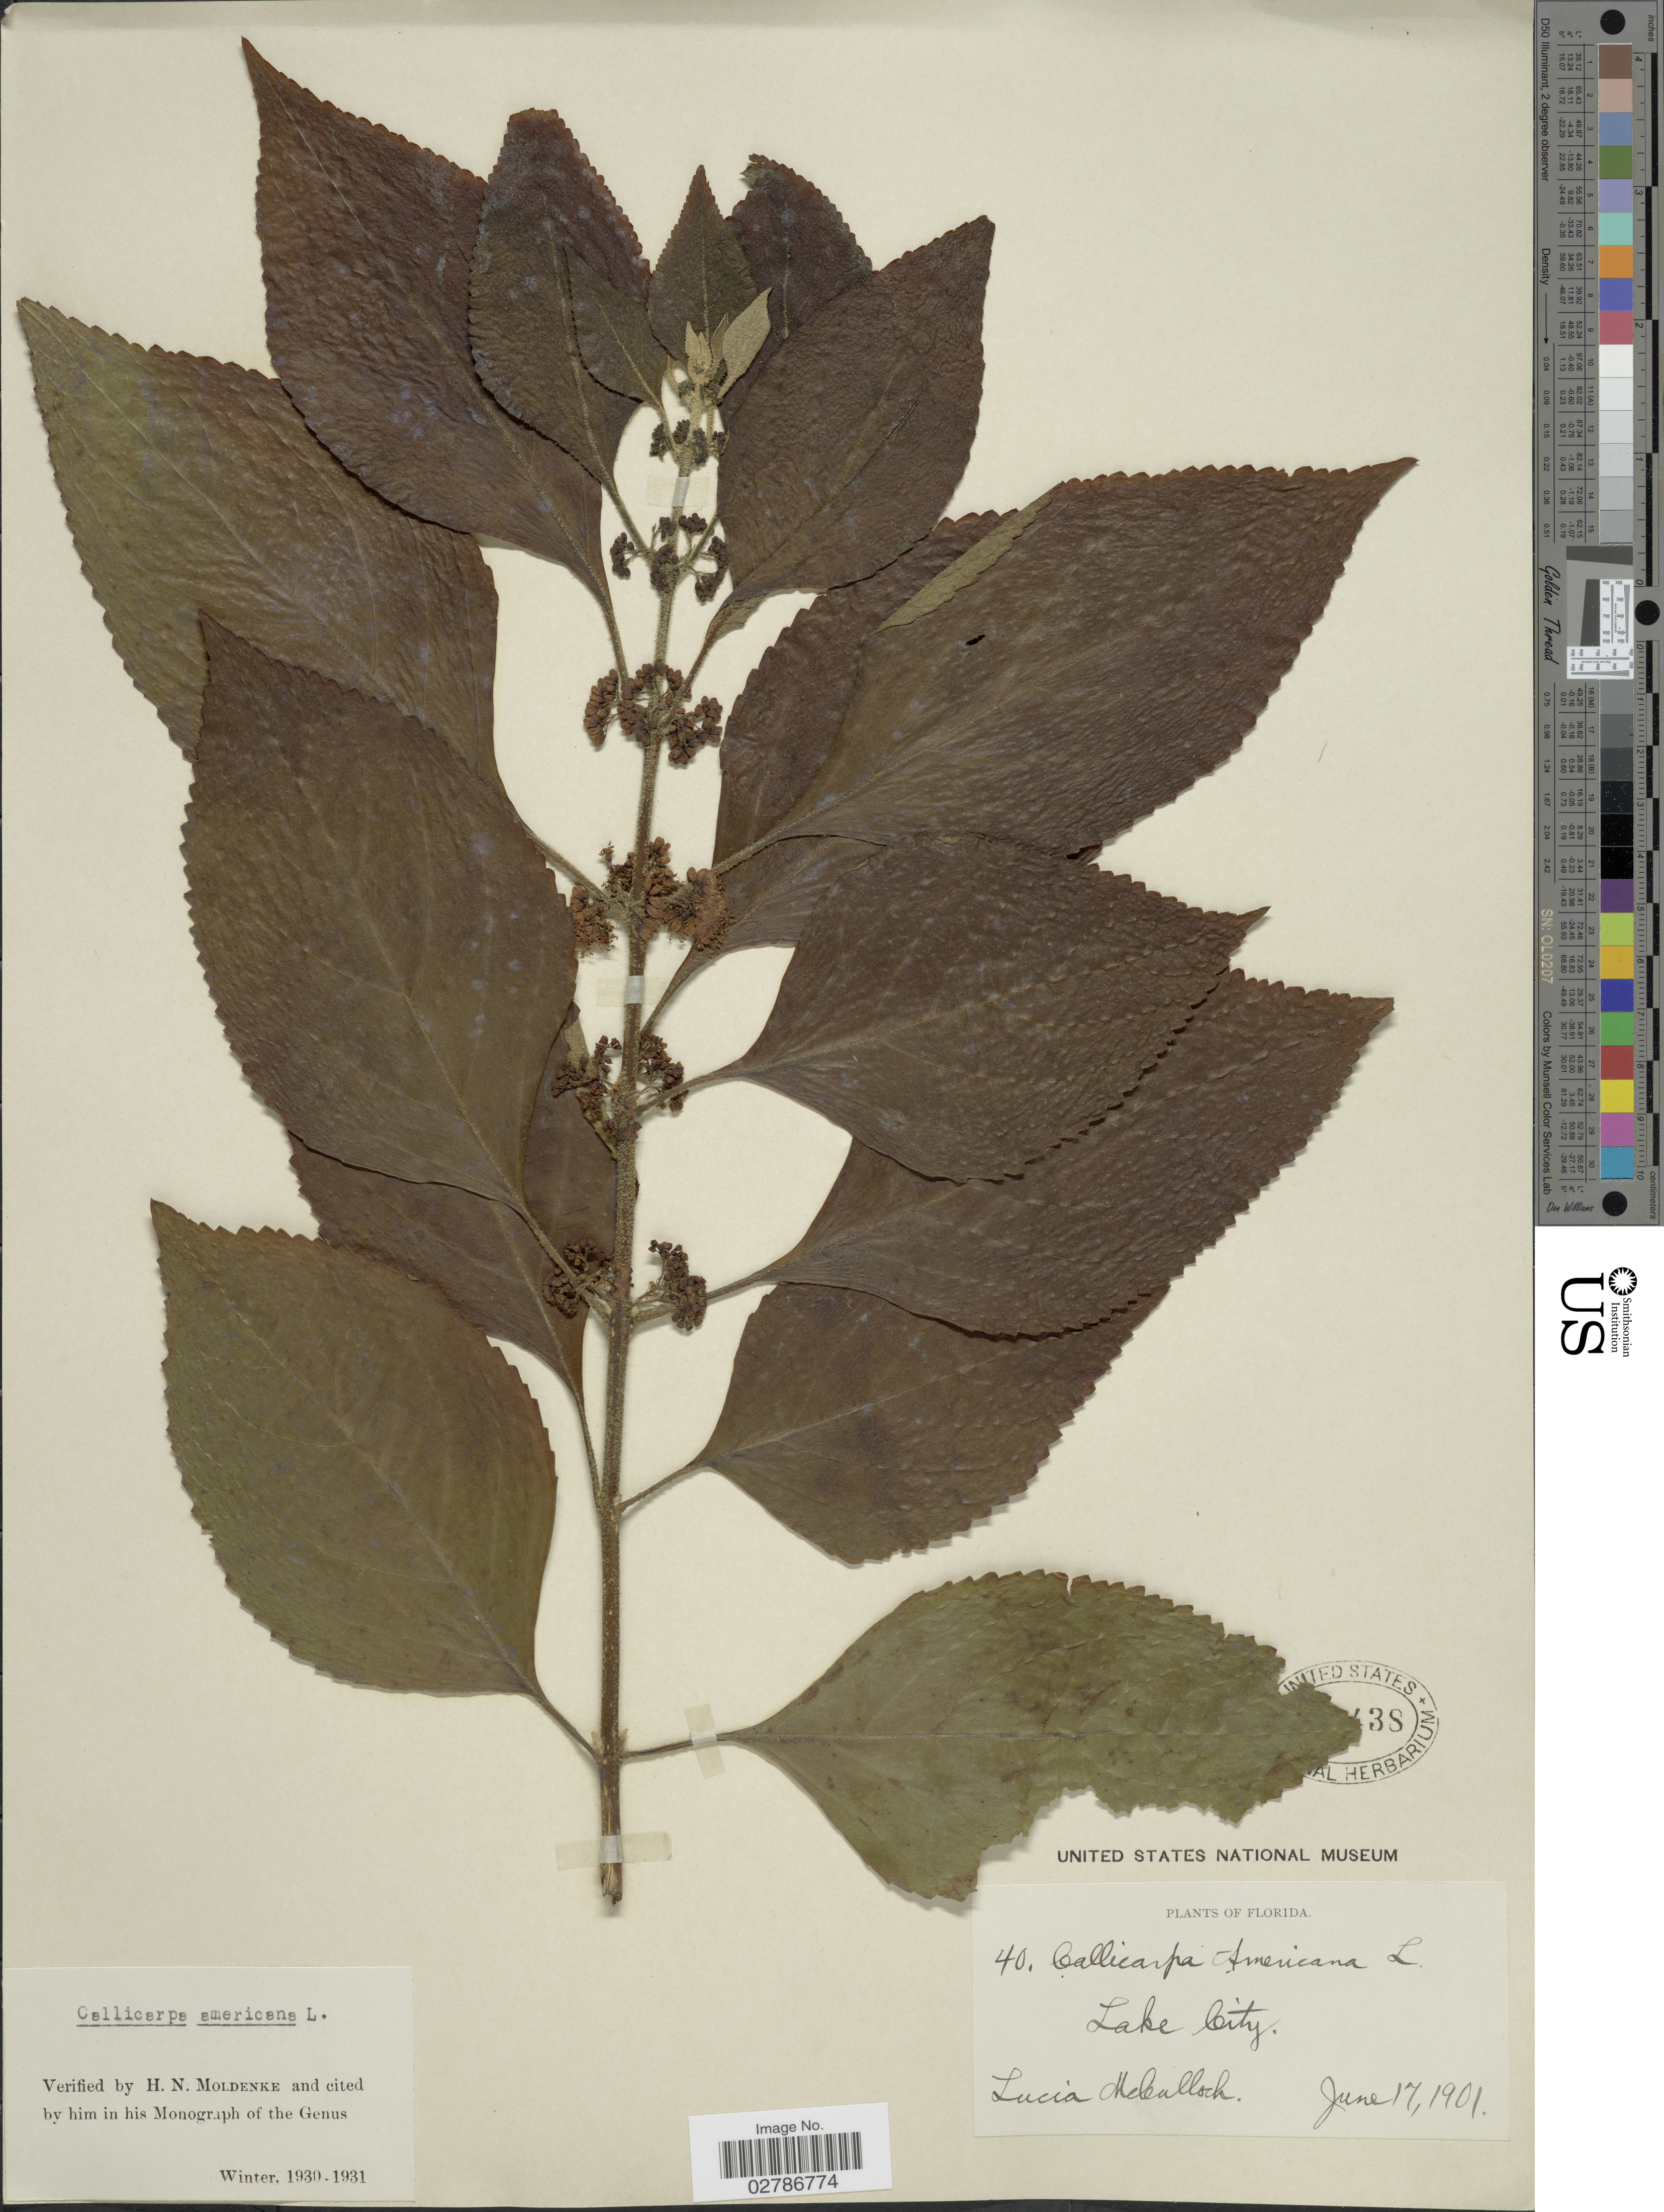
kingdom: Plantae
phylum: Tracheophyta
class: Magnoliopsida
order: Lamiales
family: Lamiaceae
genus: Callicarpa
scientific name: Callicarpa americana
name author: L.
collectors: L. McCulloch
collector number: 40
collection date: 1901-06-17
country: United States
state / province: Florida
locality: Lake City